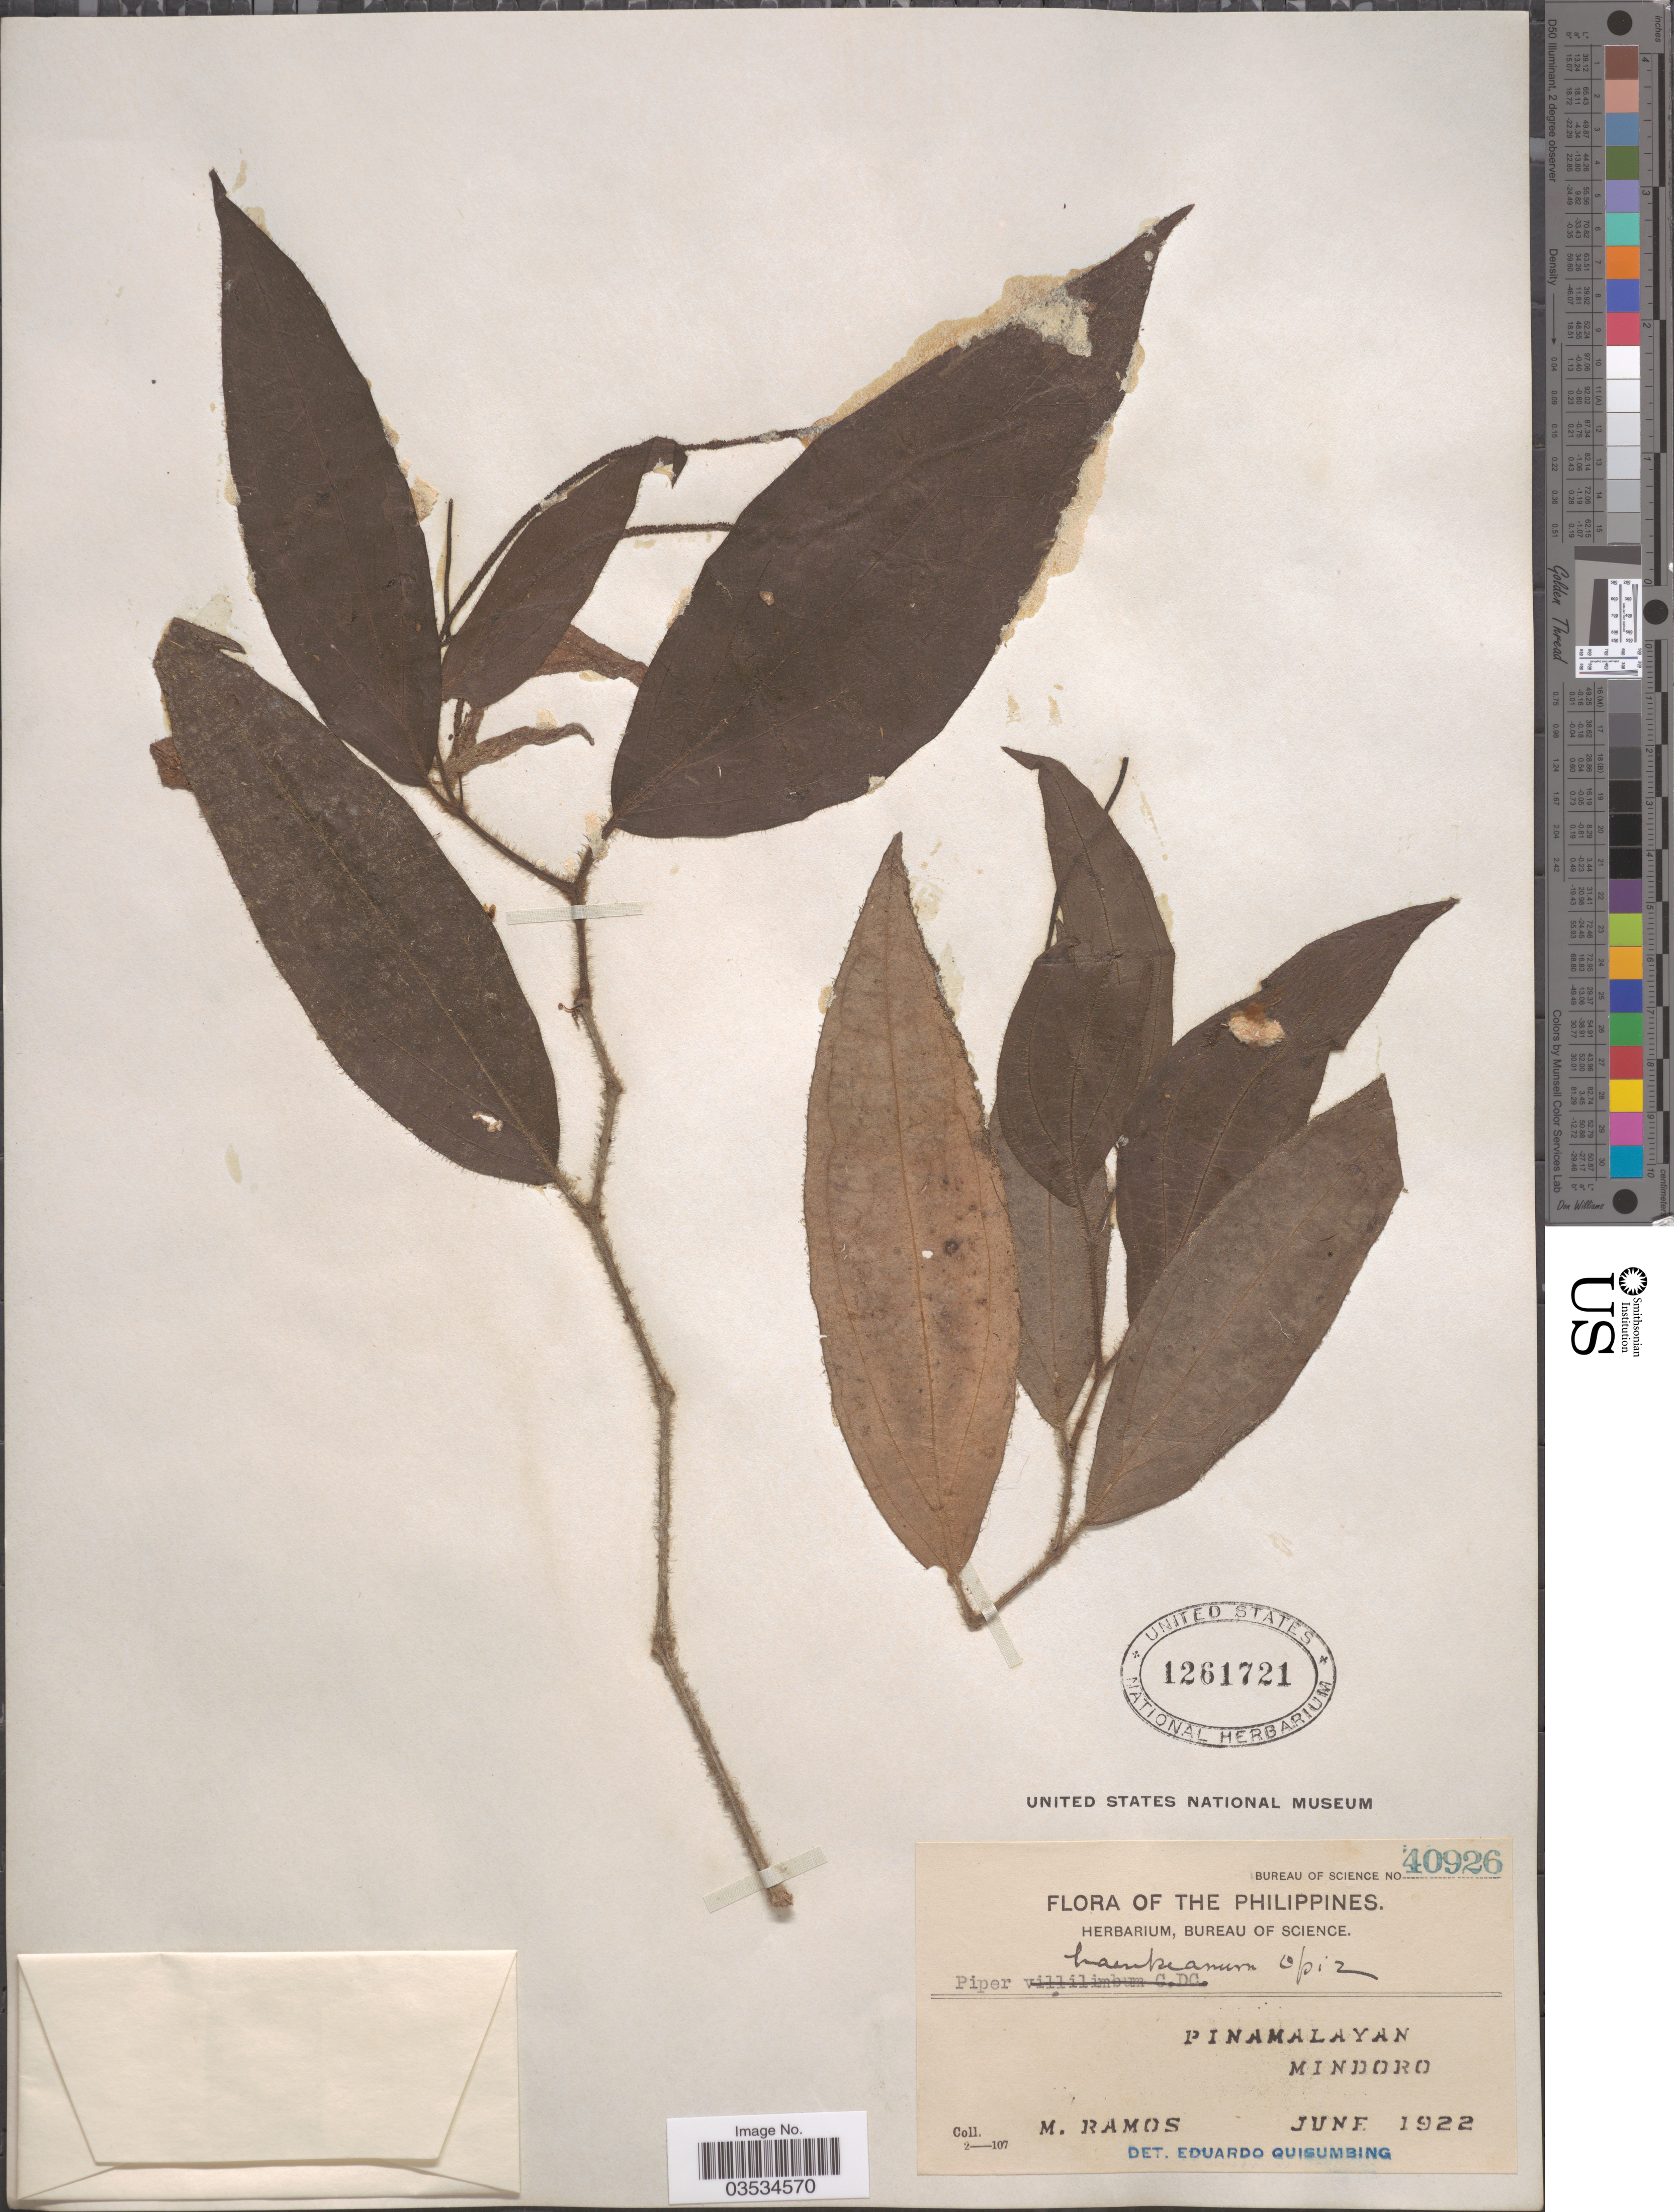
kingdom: Plantae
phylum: Tracheophyta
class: Magnoliopsida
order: Piperales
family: Piperaceae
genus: Piper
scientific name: Piper haenkeanum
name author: Opiz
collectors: M. Ramos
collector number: Bureau of Science 40926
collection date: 1922-06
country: Philippines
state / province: Mimaropa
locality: Pinamalayan. Mindoro.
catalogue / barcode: US 1261721